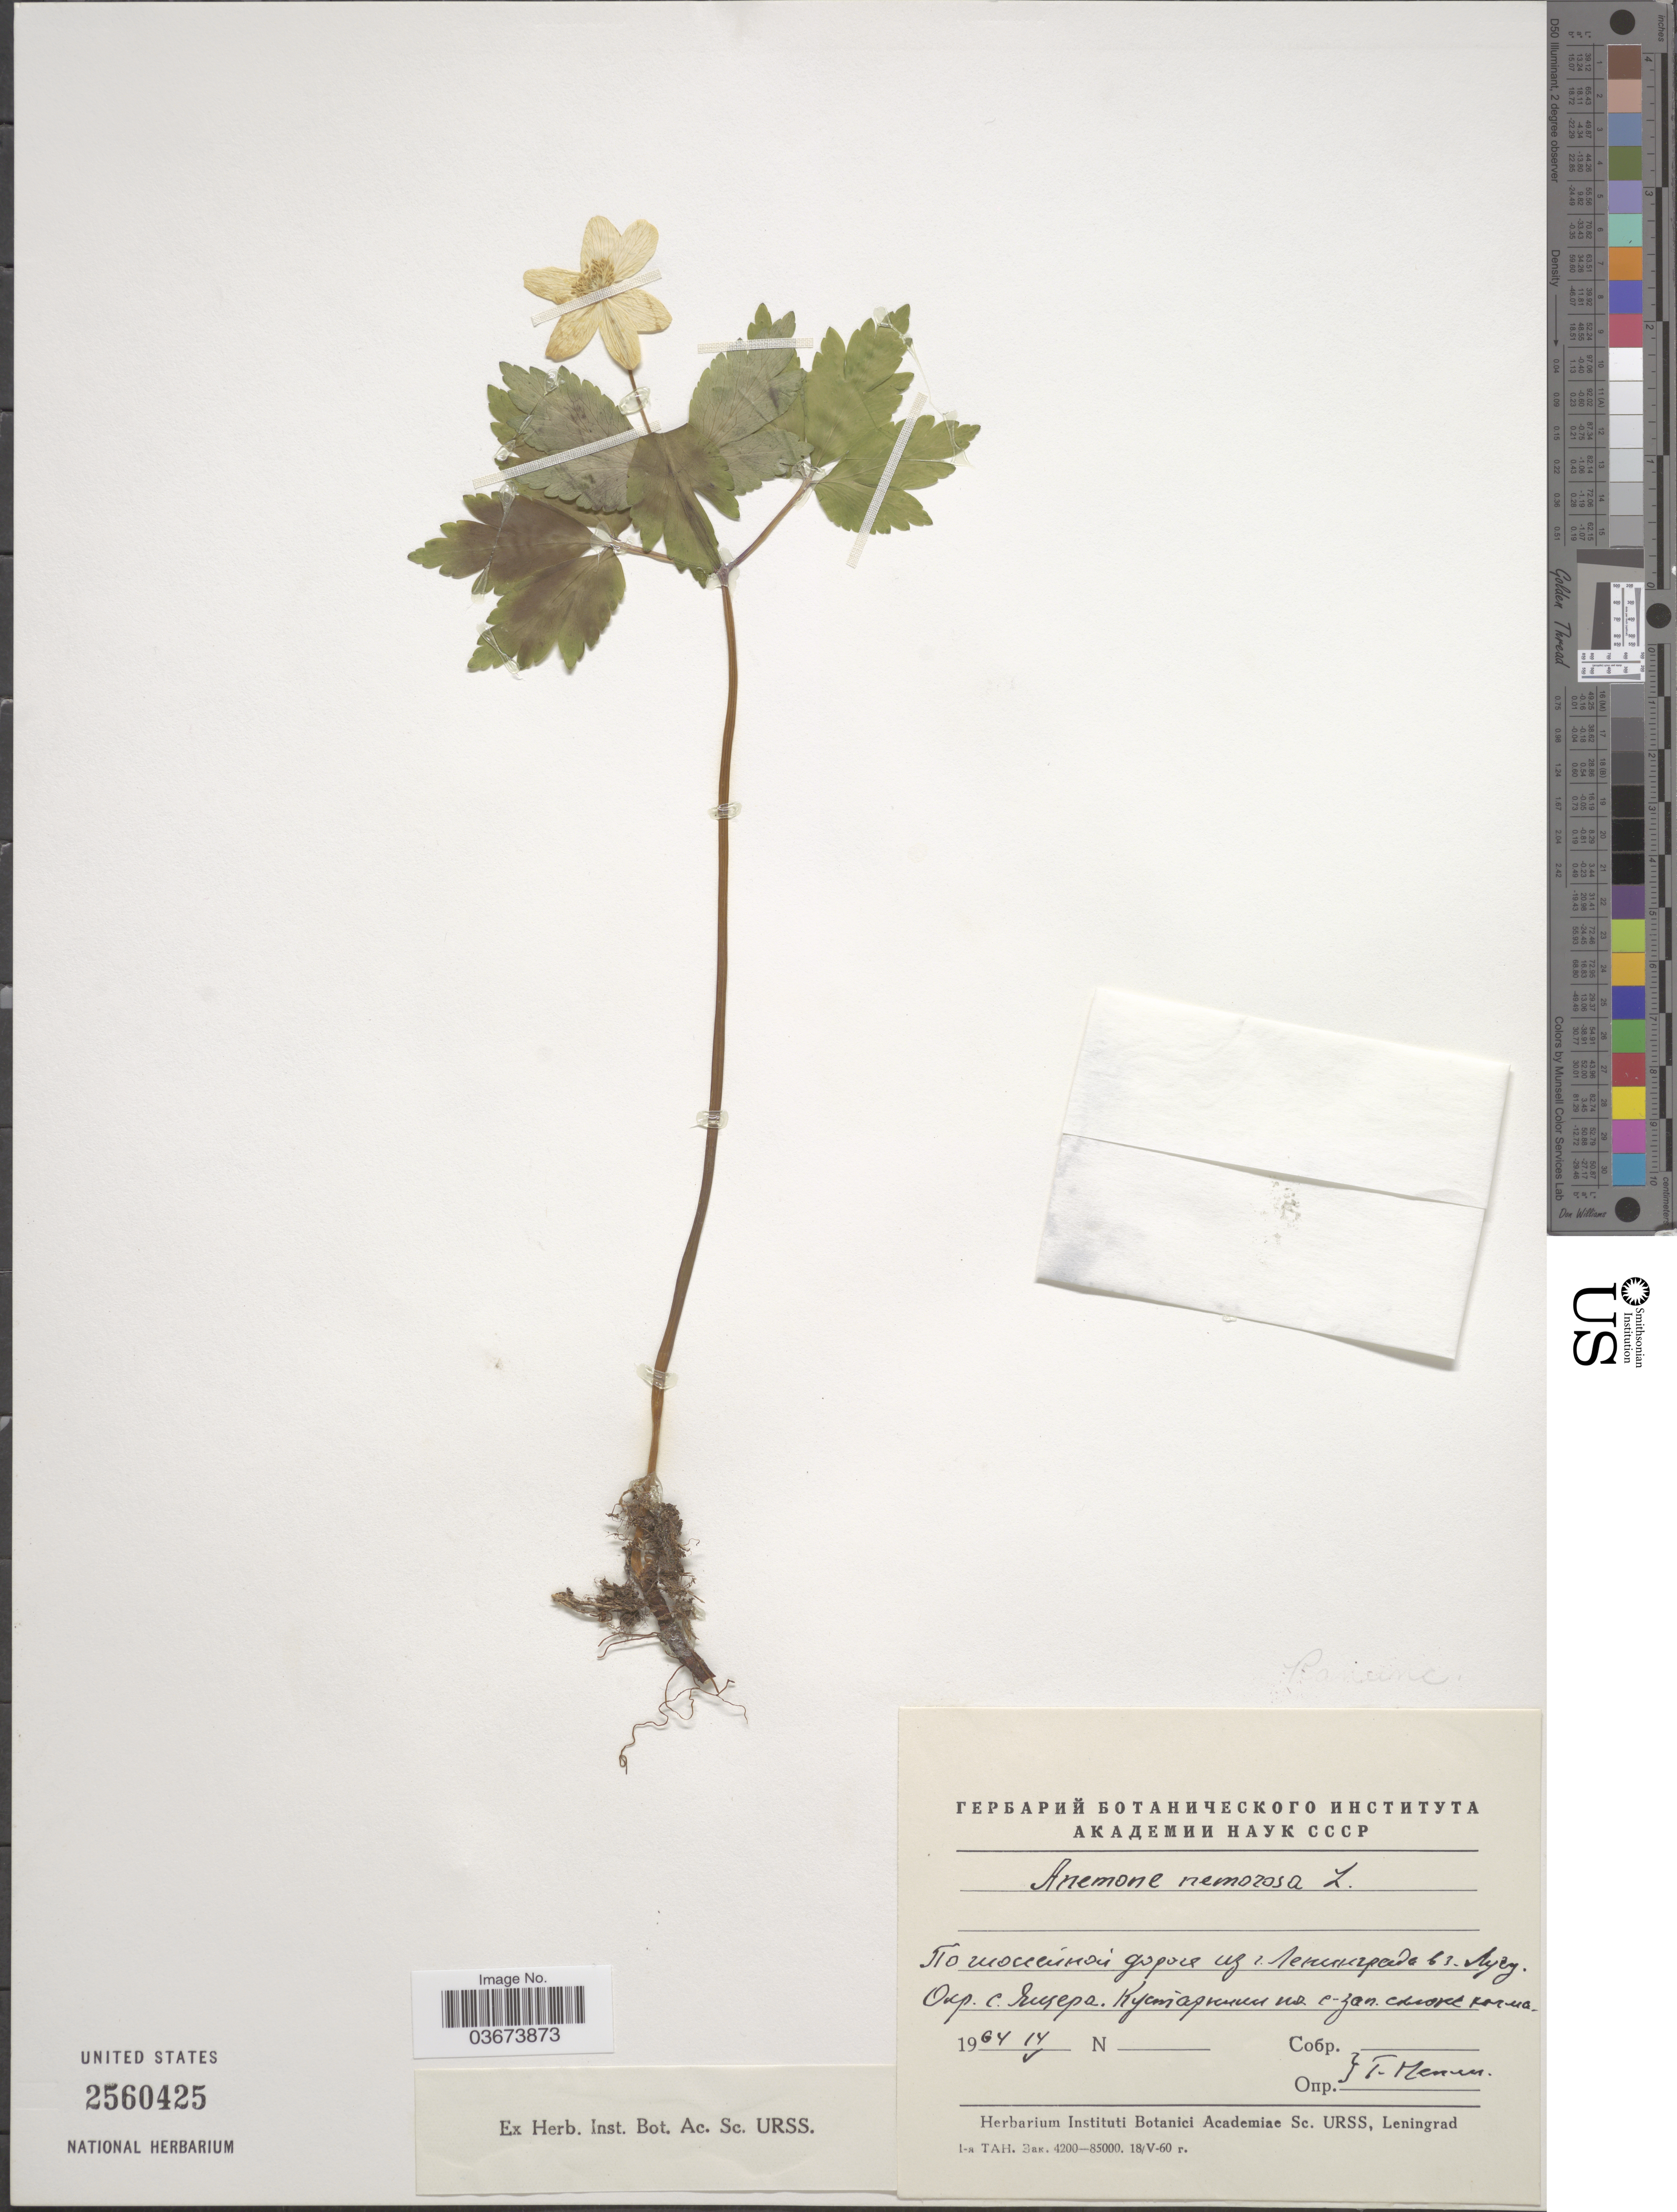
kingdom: Plantae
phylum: Tracheophyta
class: Magnoliopsida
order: Ranunculales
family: Ranunculaceae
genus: Anemone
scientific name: Anemone nemorosa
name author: L.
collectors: G. Nepli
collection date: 1964-05-14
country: Russian Federation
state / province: Leningrad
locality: On the road from St. Petersburg to Luga, vicinity of village Yashchera.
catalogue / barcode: US 2560425